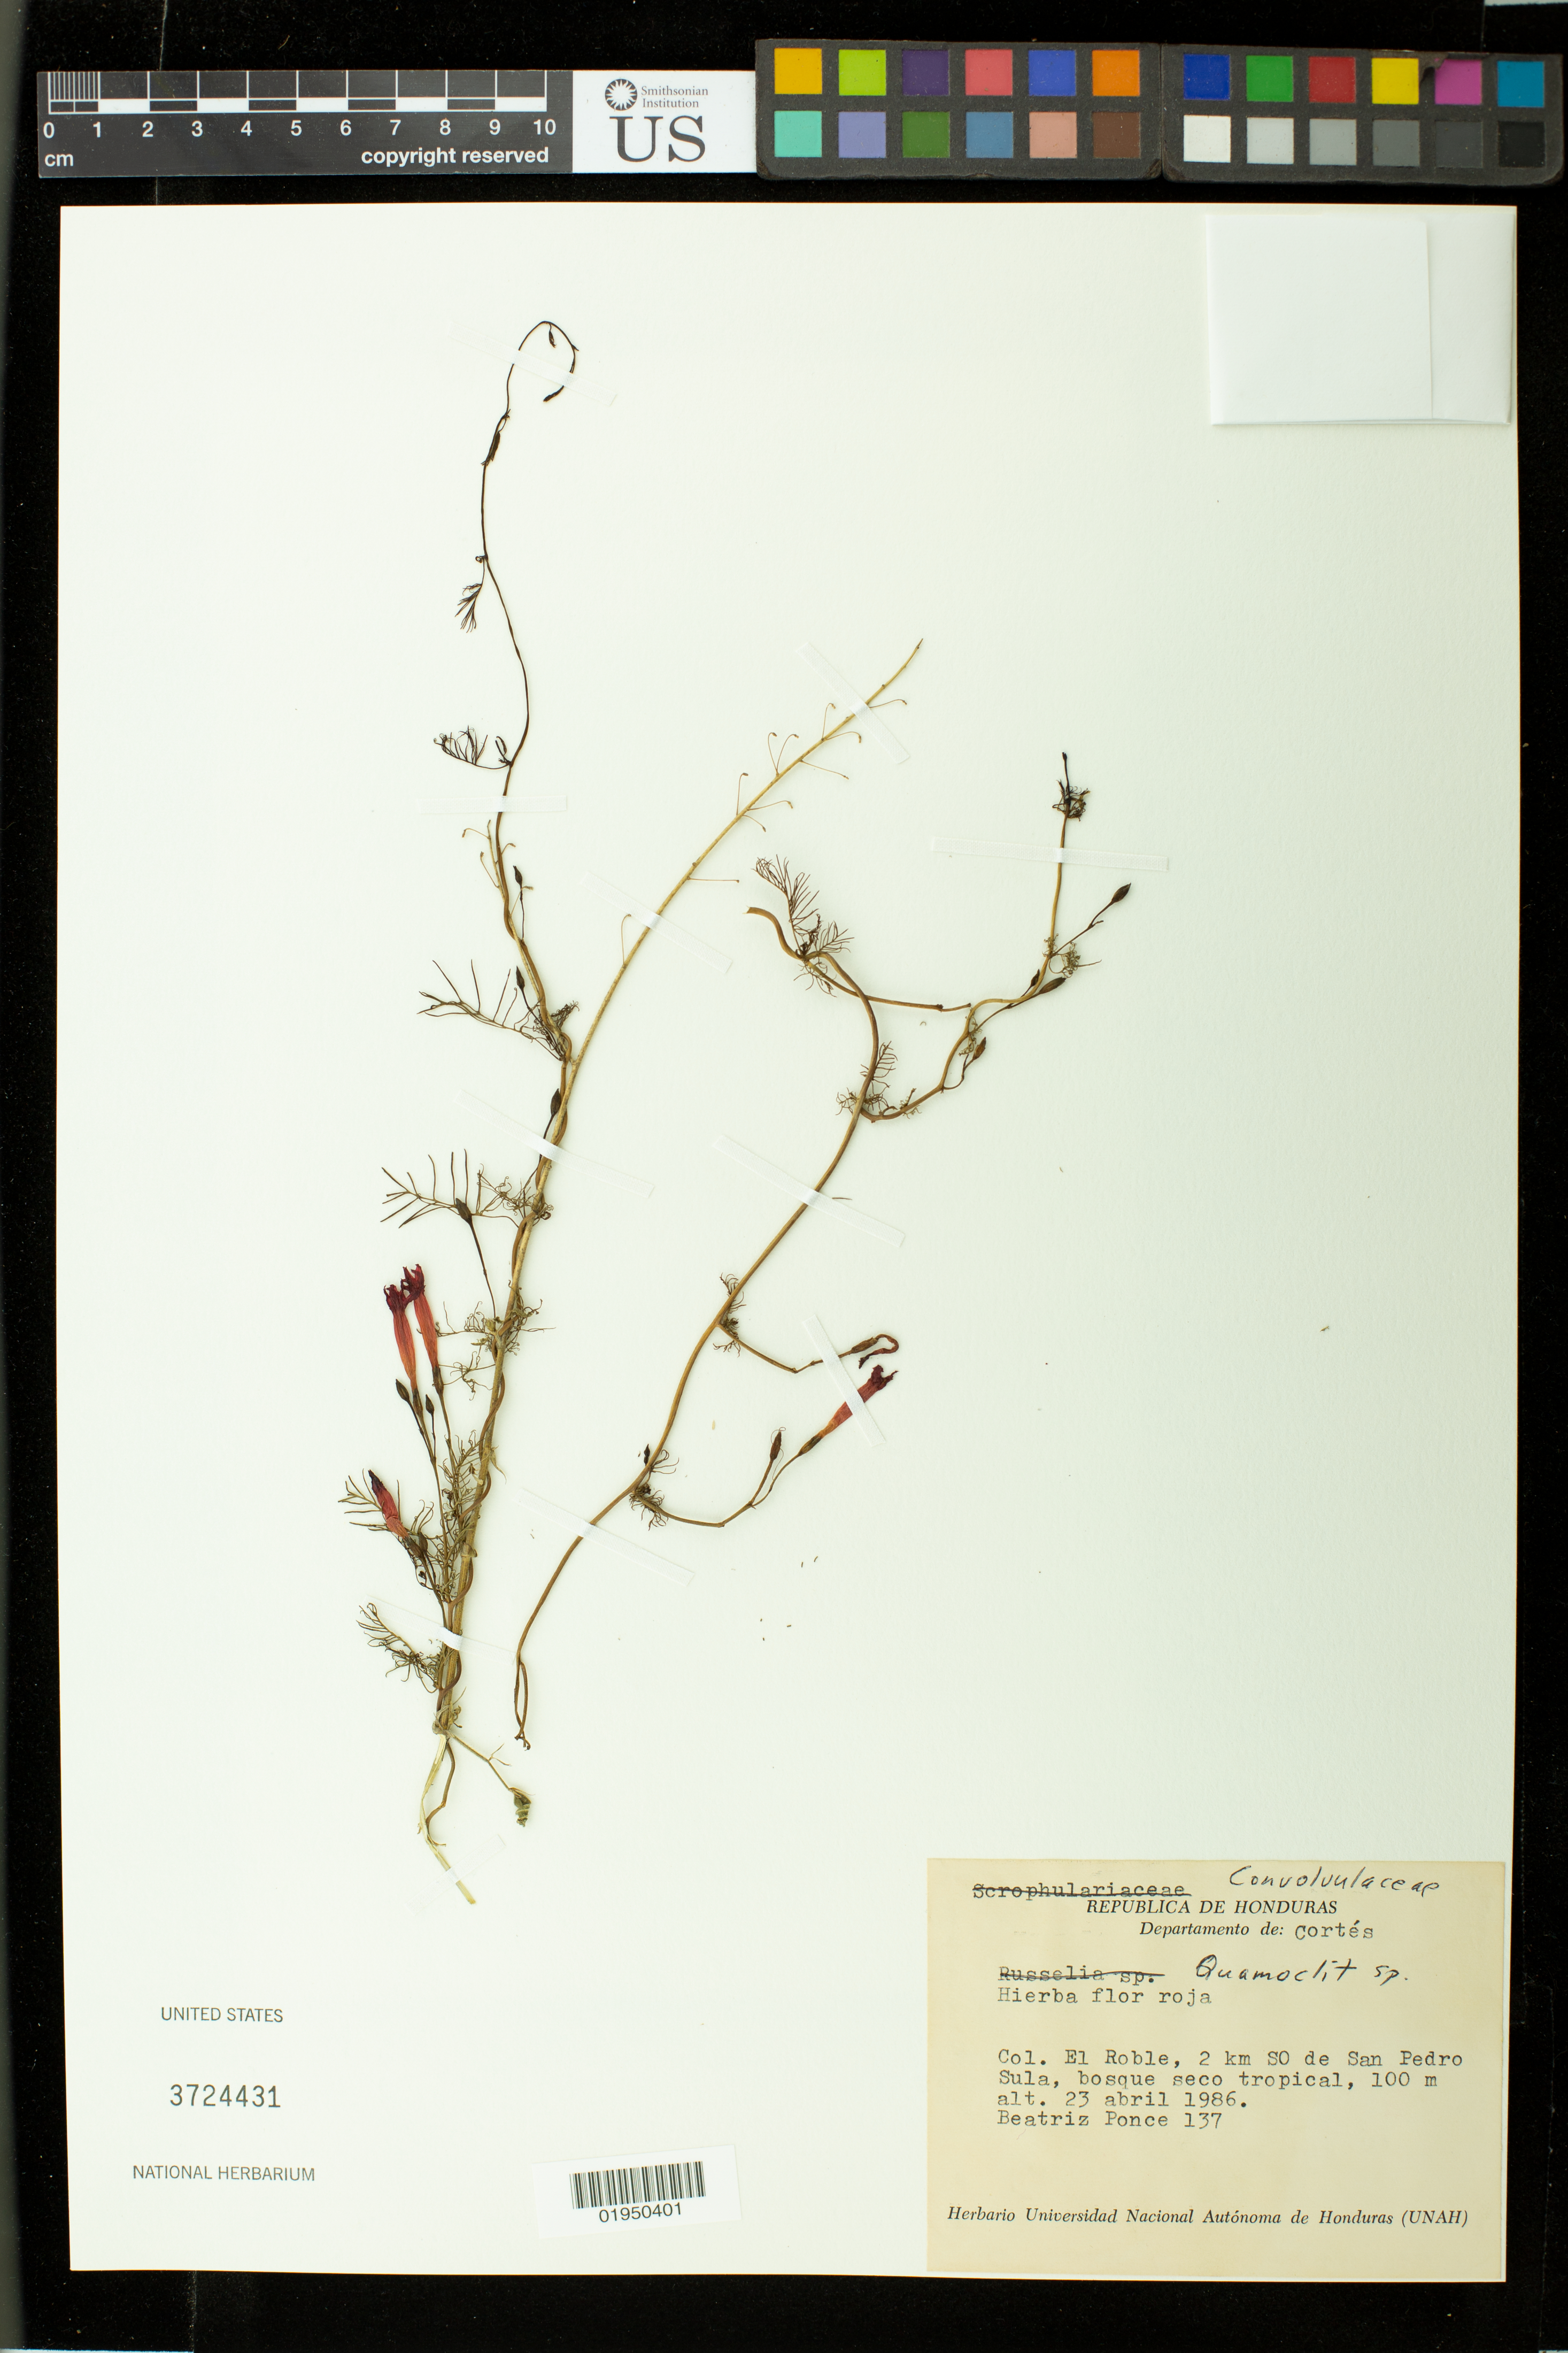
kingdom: Plantae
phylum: Tracheophyta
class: Magnoliopsida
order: Solanales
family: Convolvulaceae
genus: Ipomoea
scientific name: Ipomoea quamoclit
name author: L.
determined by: Strong, Mark T., (BOT), Smithsonian Institution - National Museum of Natural History (UNITED STATES)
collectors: B. Ponce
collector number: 137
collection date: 1986-04-23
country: Honduras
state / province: Cortés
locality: Col. El Roble, 2 km SO de San Pedro Sula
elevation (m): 100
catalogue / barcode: US 3724431